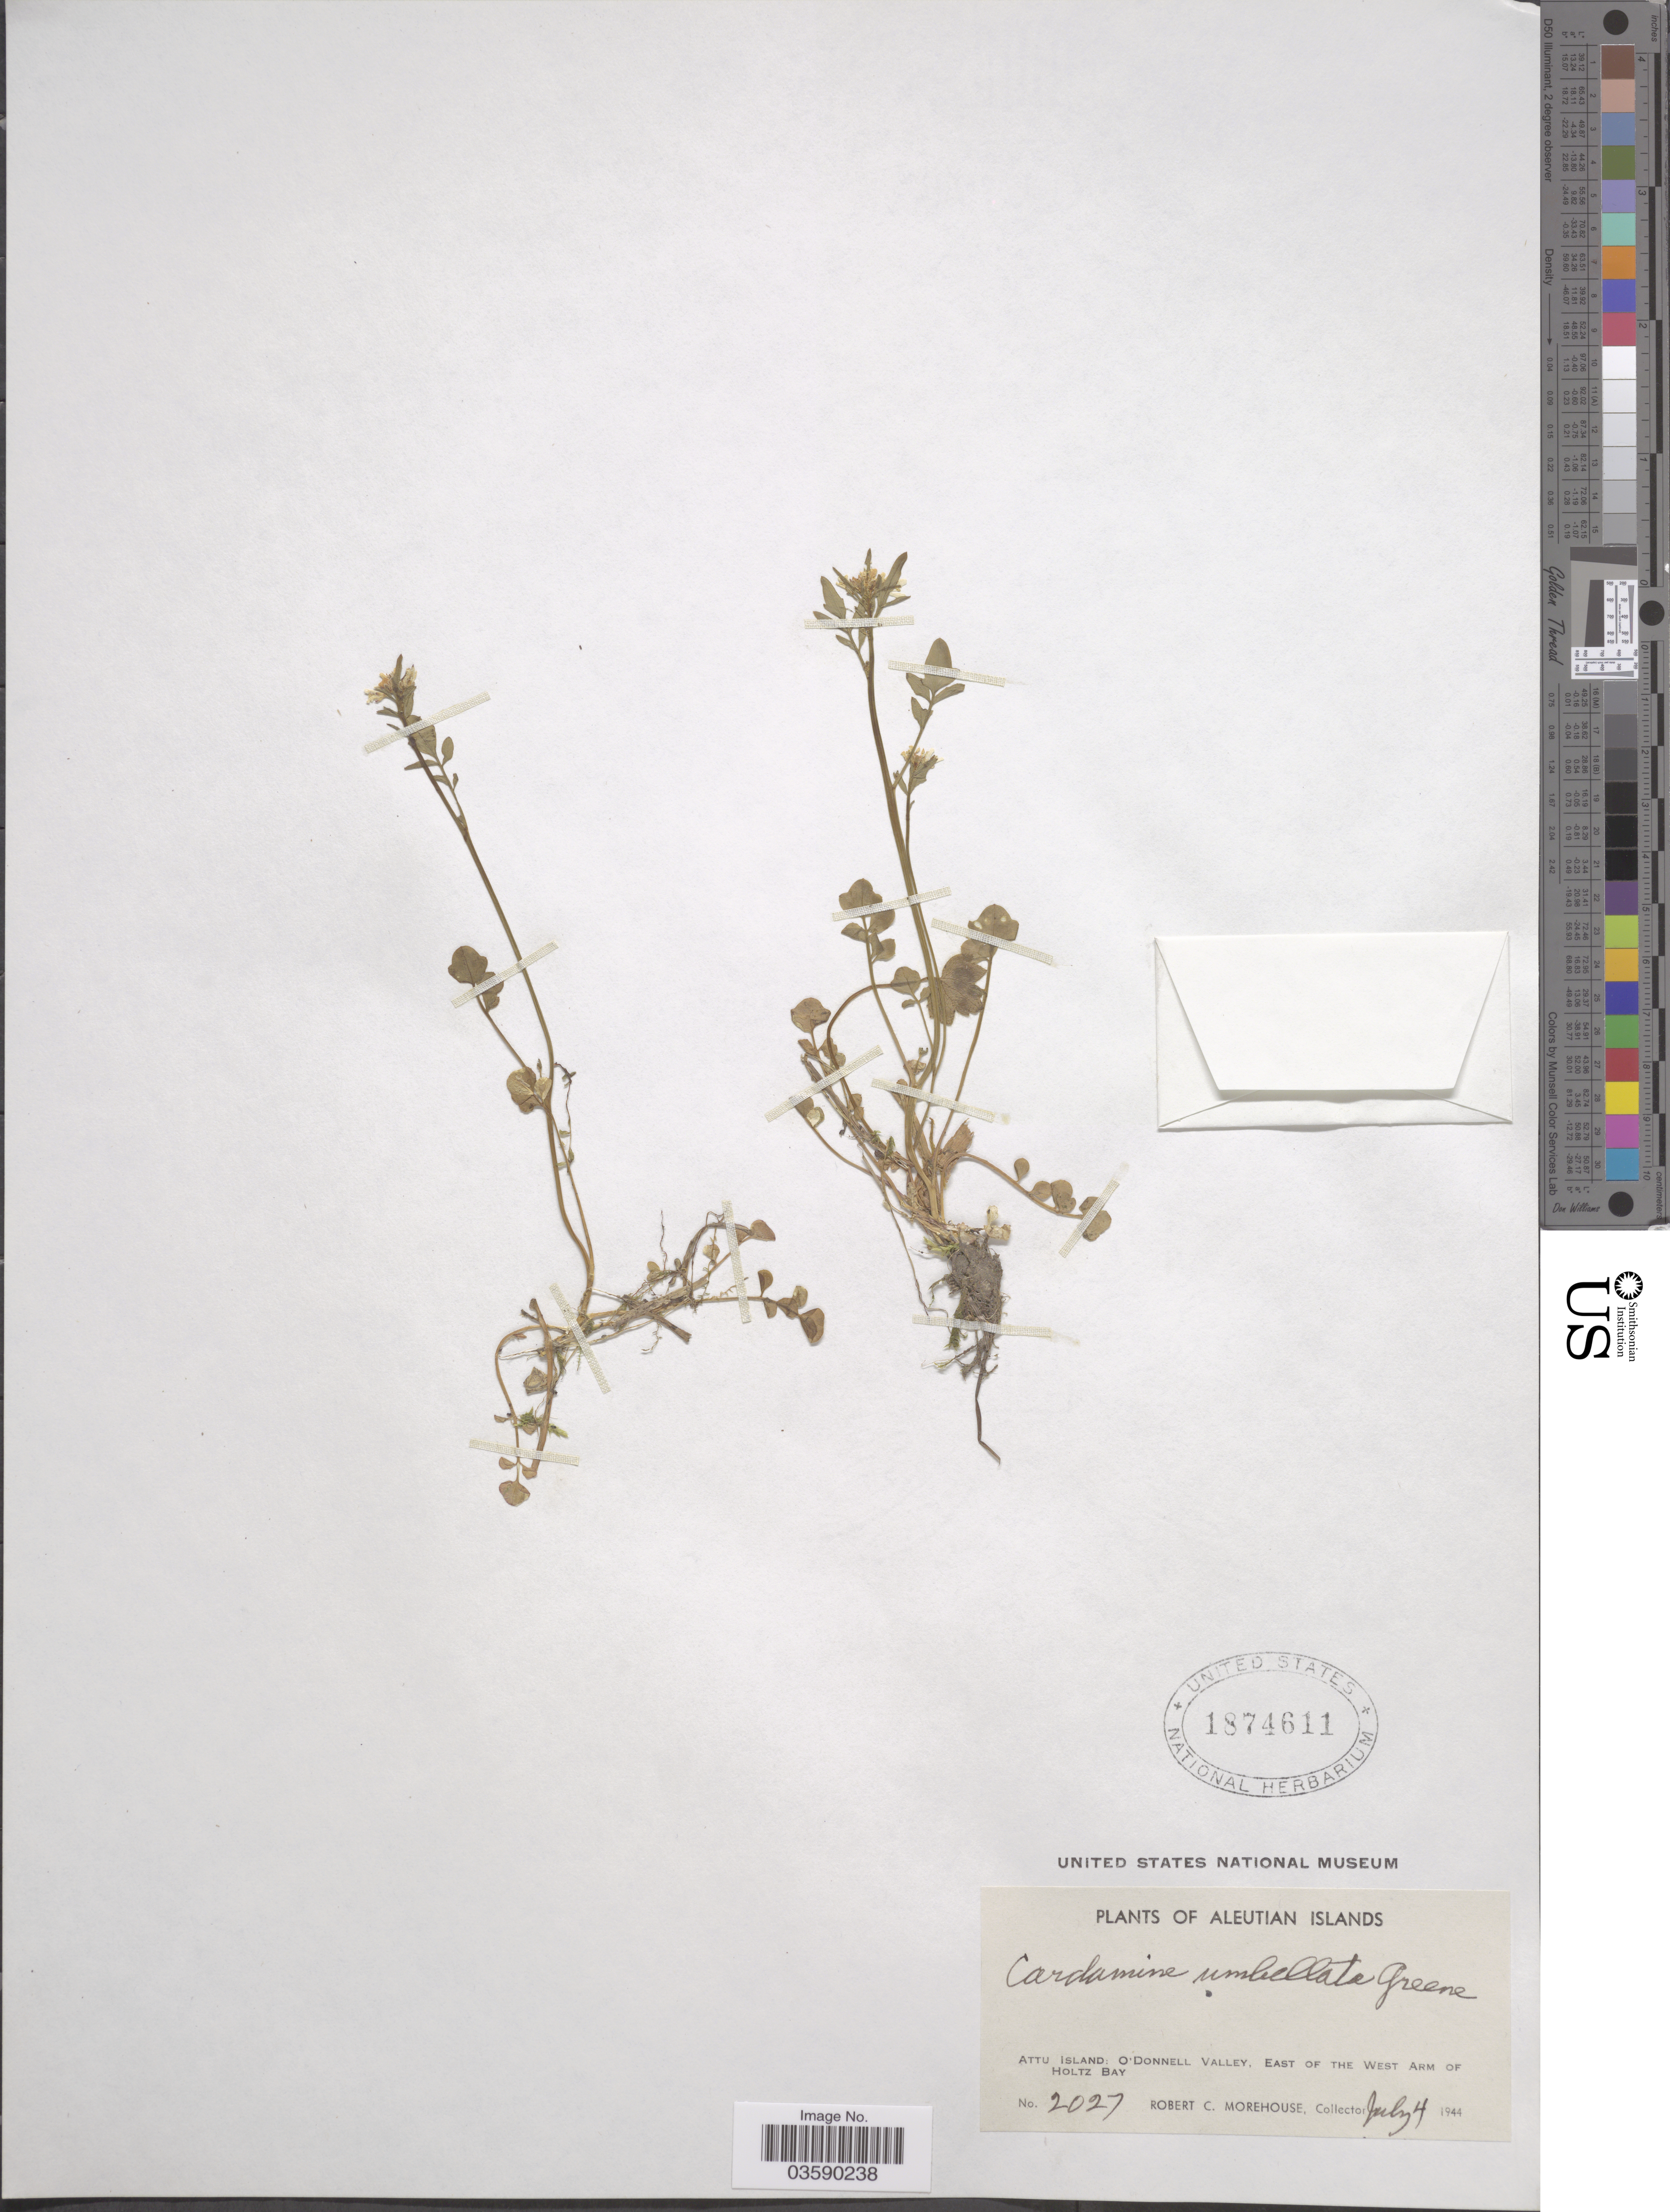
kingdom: Plantae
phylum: Tracheophyta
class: Magnoliopsida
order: Brassicales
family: Brassicaceae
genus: Cardamine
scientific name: Cardamine umbellata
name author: Greene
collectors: R. Morehouse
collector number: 2027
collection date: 1944-07-04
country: United States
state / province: Alaska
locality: Aleutian Islands. Attu Island: O'Donnell Valley, East of the West Arm of Holtz Bay.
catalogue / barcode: US 1874611